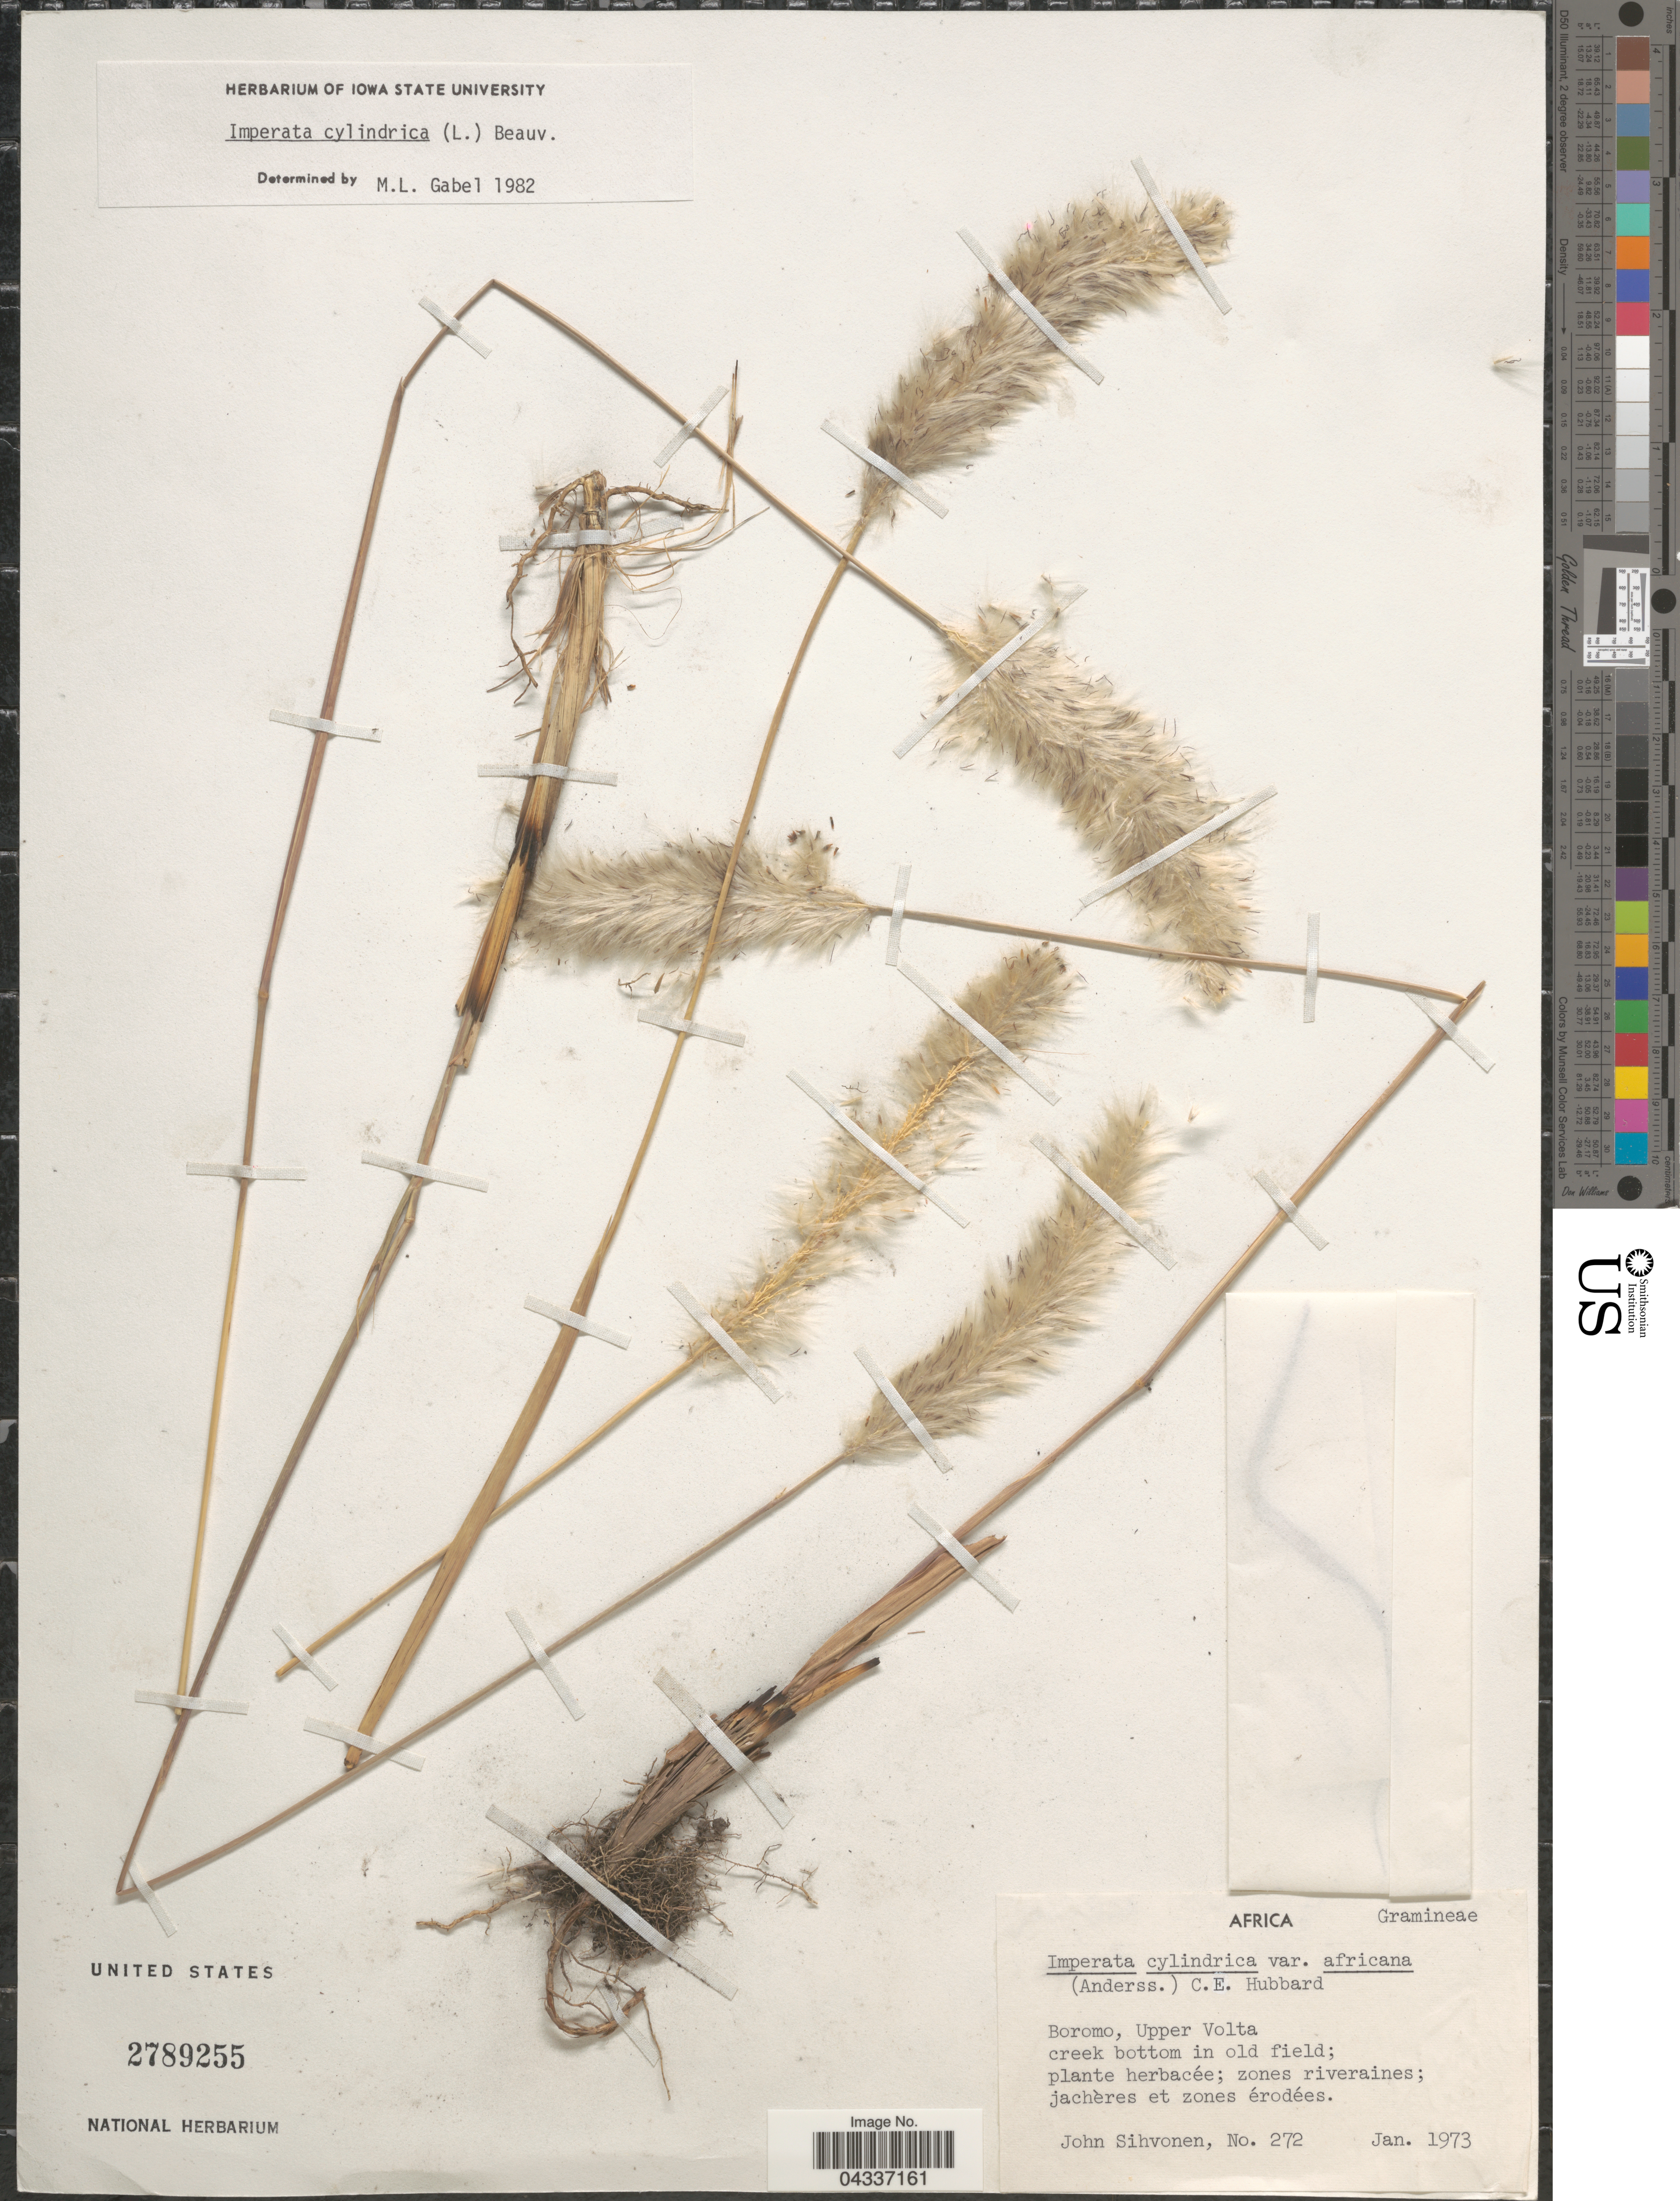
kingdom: Plantae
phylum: Tracheophyta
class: Liliopsida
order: Poales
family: Poaceae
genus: Imperata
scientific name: Imperata cylindrica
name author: (L.) P. Beauv.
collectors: J. Sihvonen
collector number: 272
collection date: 1973-01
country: Burkina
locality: Boromo, Upper Volta.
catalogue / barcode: US 2789255